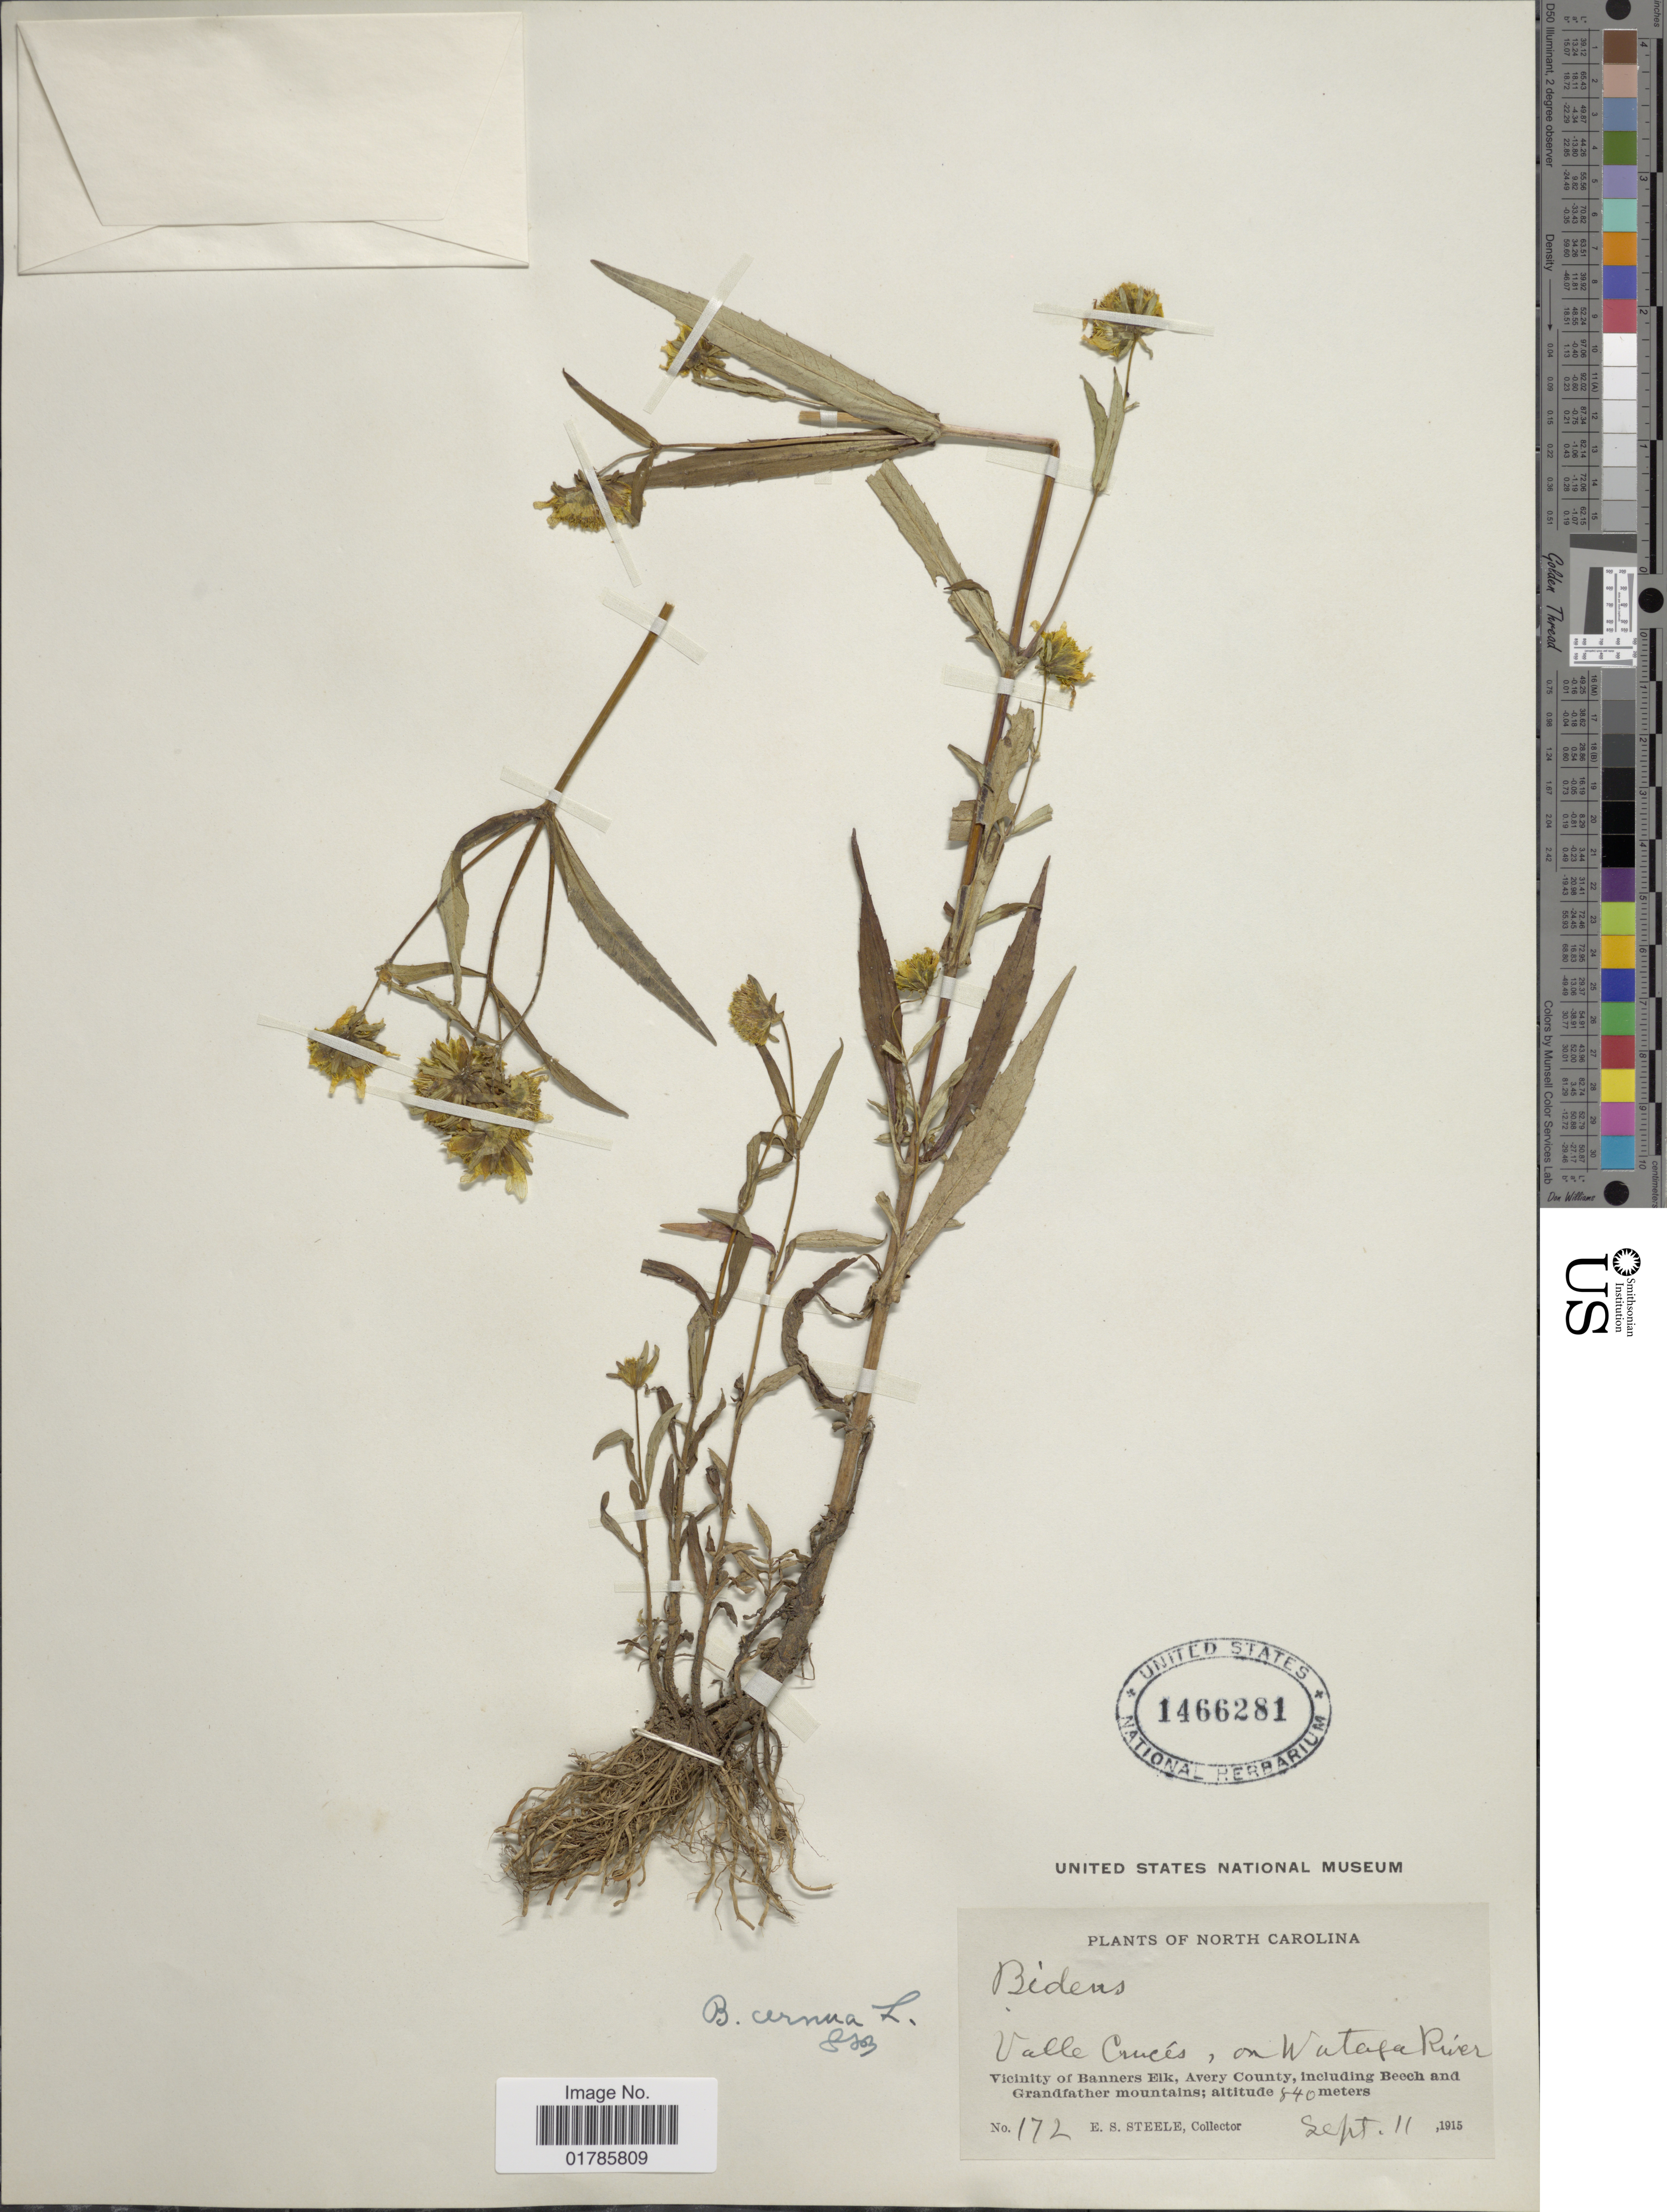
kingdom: Plantae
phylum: Tracheophyta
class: Magnoliopsida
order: Asterales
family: Asteraceae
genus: Bidens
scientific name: Bidens cernua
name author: L.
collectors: E. Steele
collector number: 172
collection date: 1915-09-11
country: United States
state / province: North Carolina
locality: Valle Cruces on wataga River, vicinity of Banners elk, Avery County, including Beech and Grandfather mountains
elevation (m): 840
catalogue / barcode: US 1466281